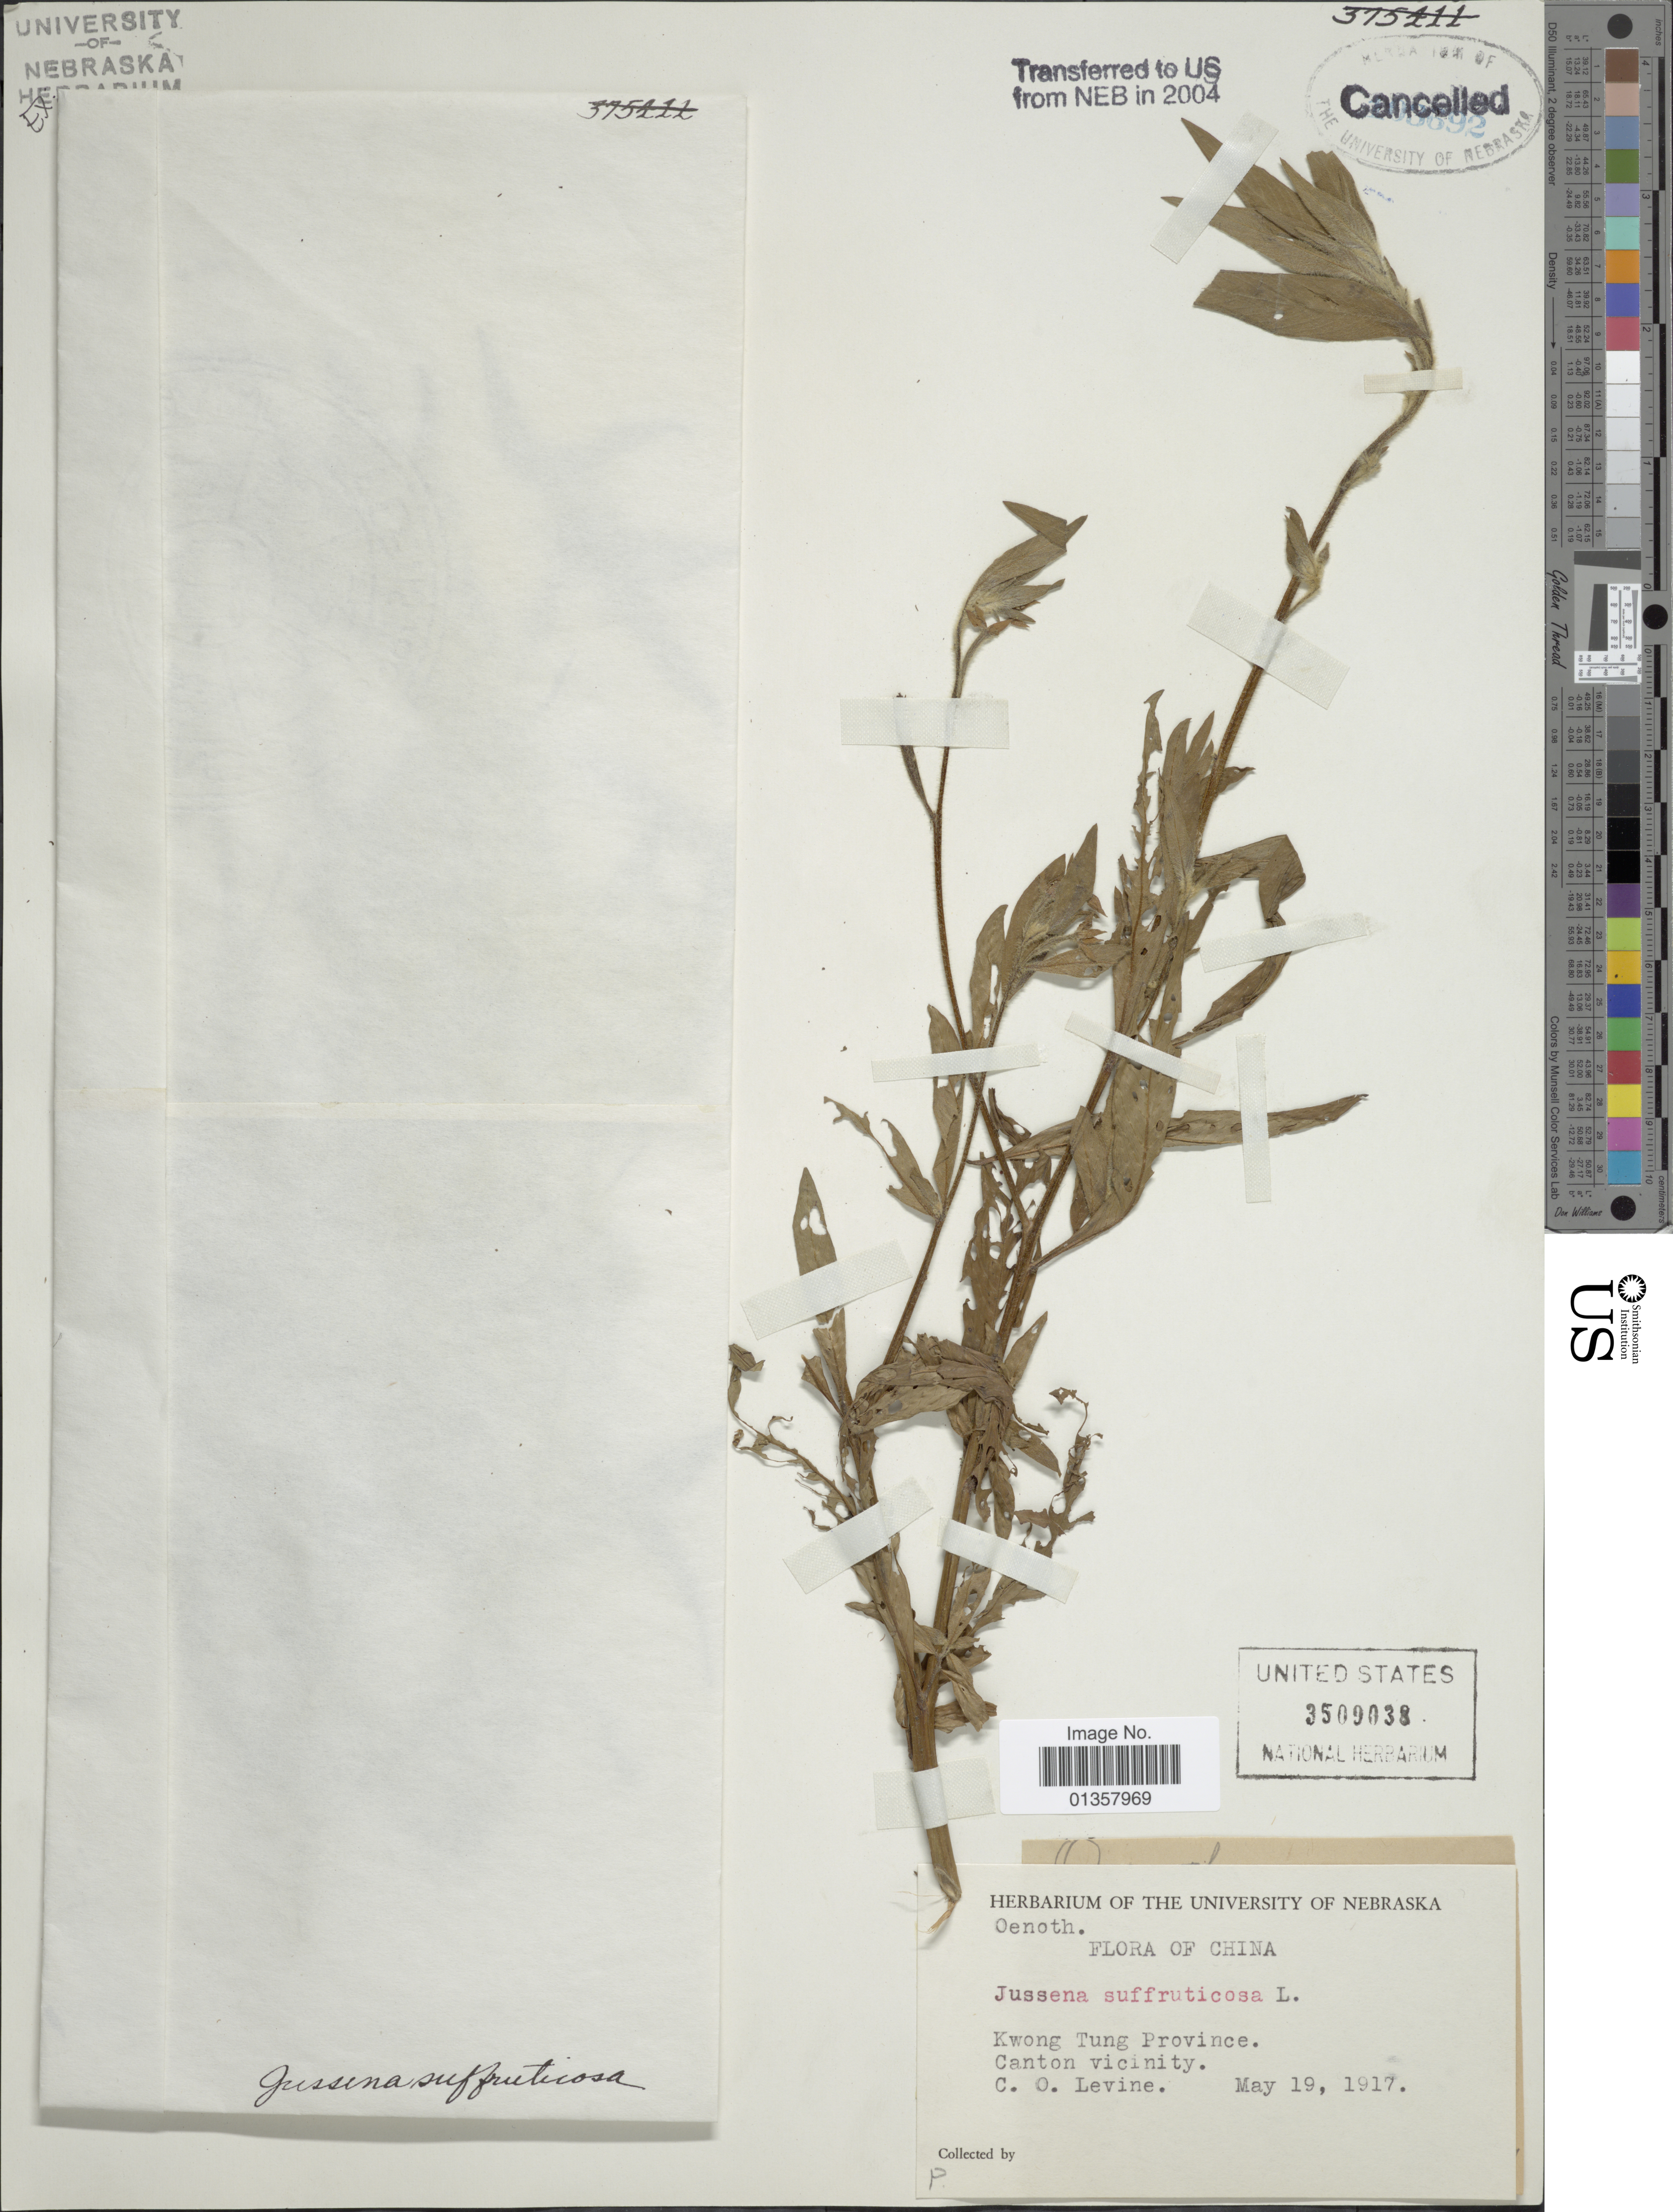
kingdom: Plantae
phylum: Tracheophyta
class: Magnoliopsida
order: Myrtales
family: Onagraceae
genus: Ludwigia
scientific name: Ludwigia octovalvis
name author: (Jacq.) P.H. Raven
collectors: C. O. Levine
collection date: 1917-05-19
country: China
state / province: Guangdong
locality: Kwong Tung Province, Canton vicinity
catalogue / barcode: US 3509038